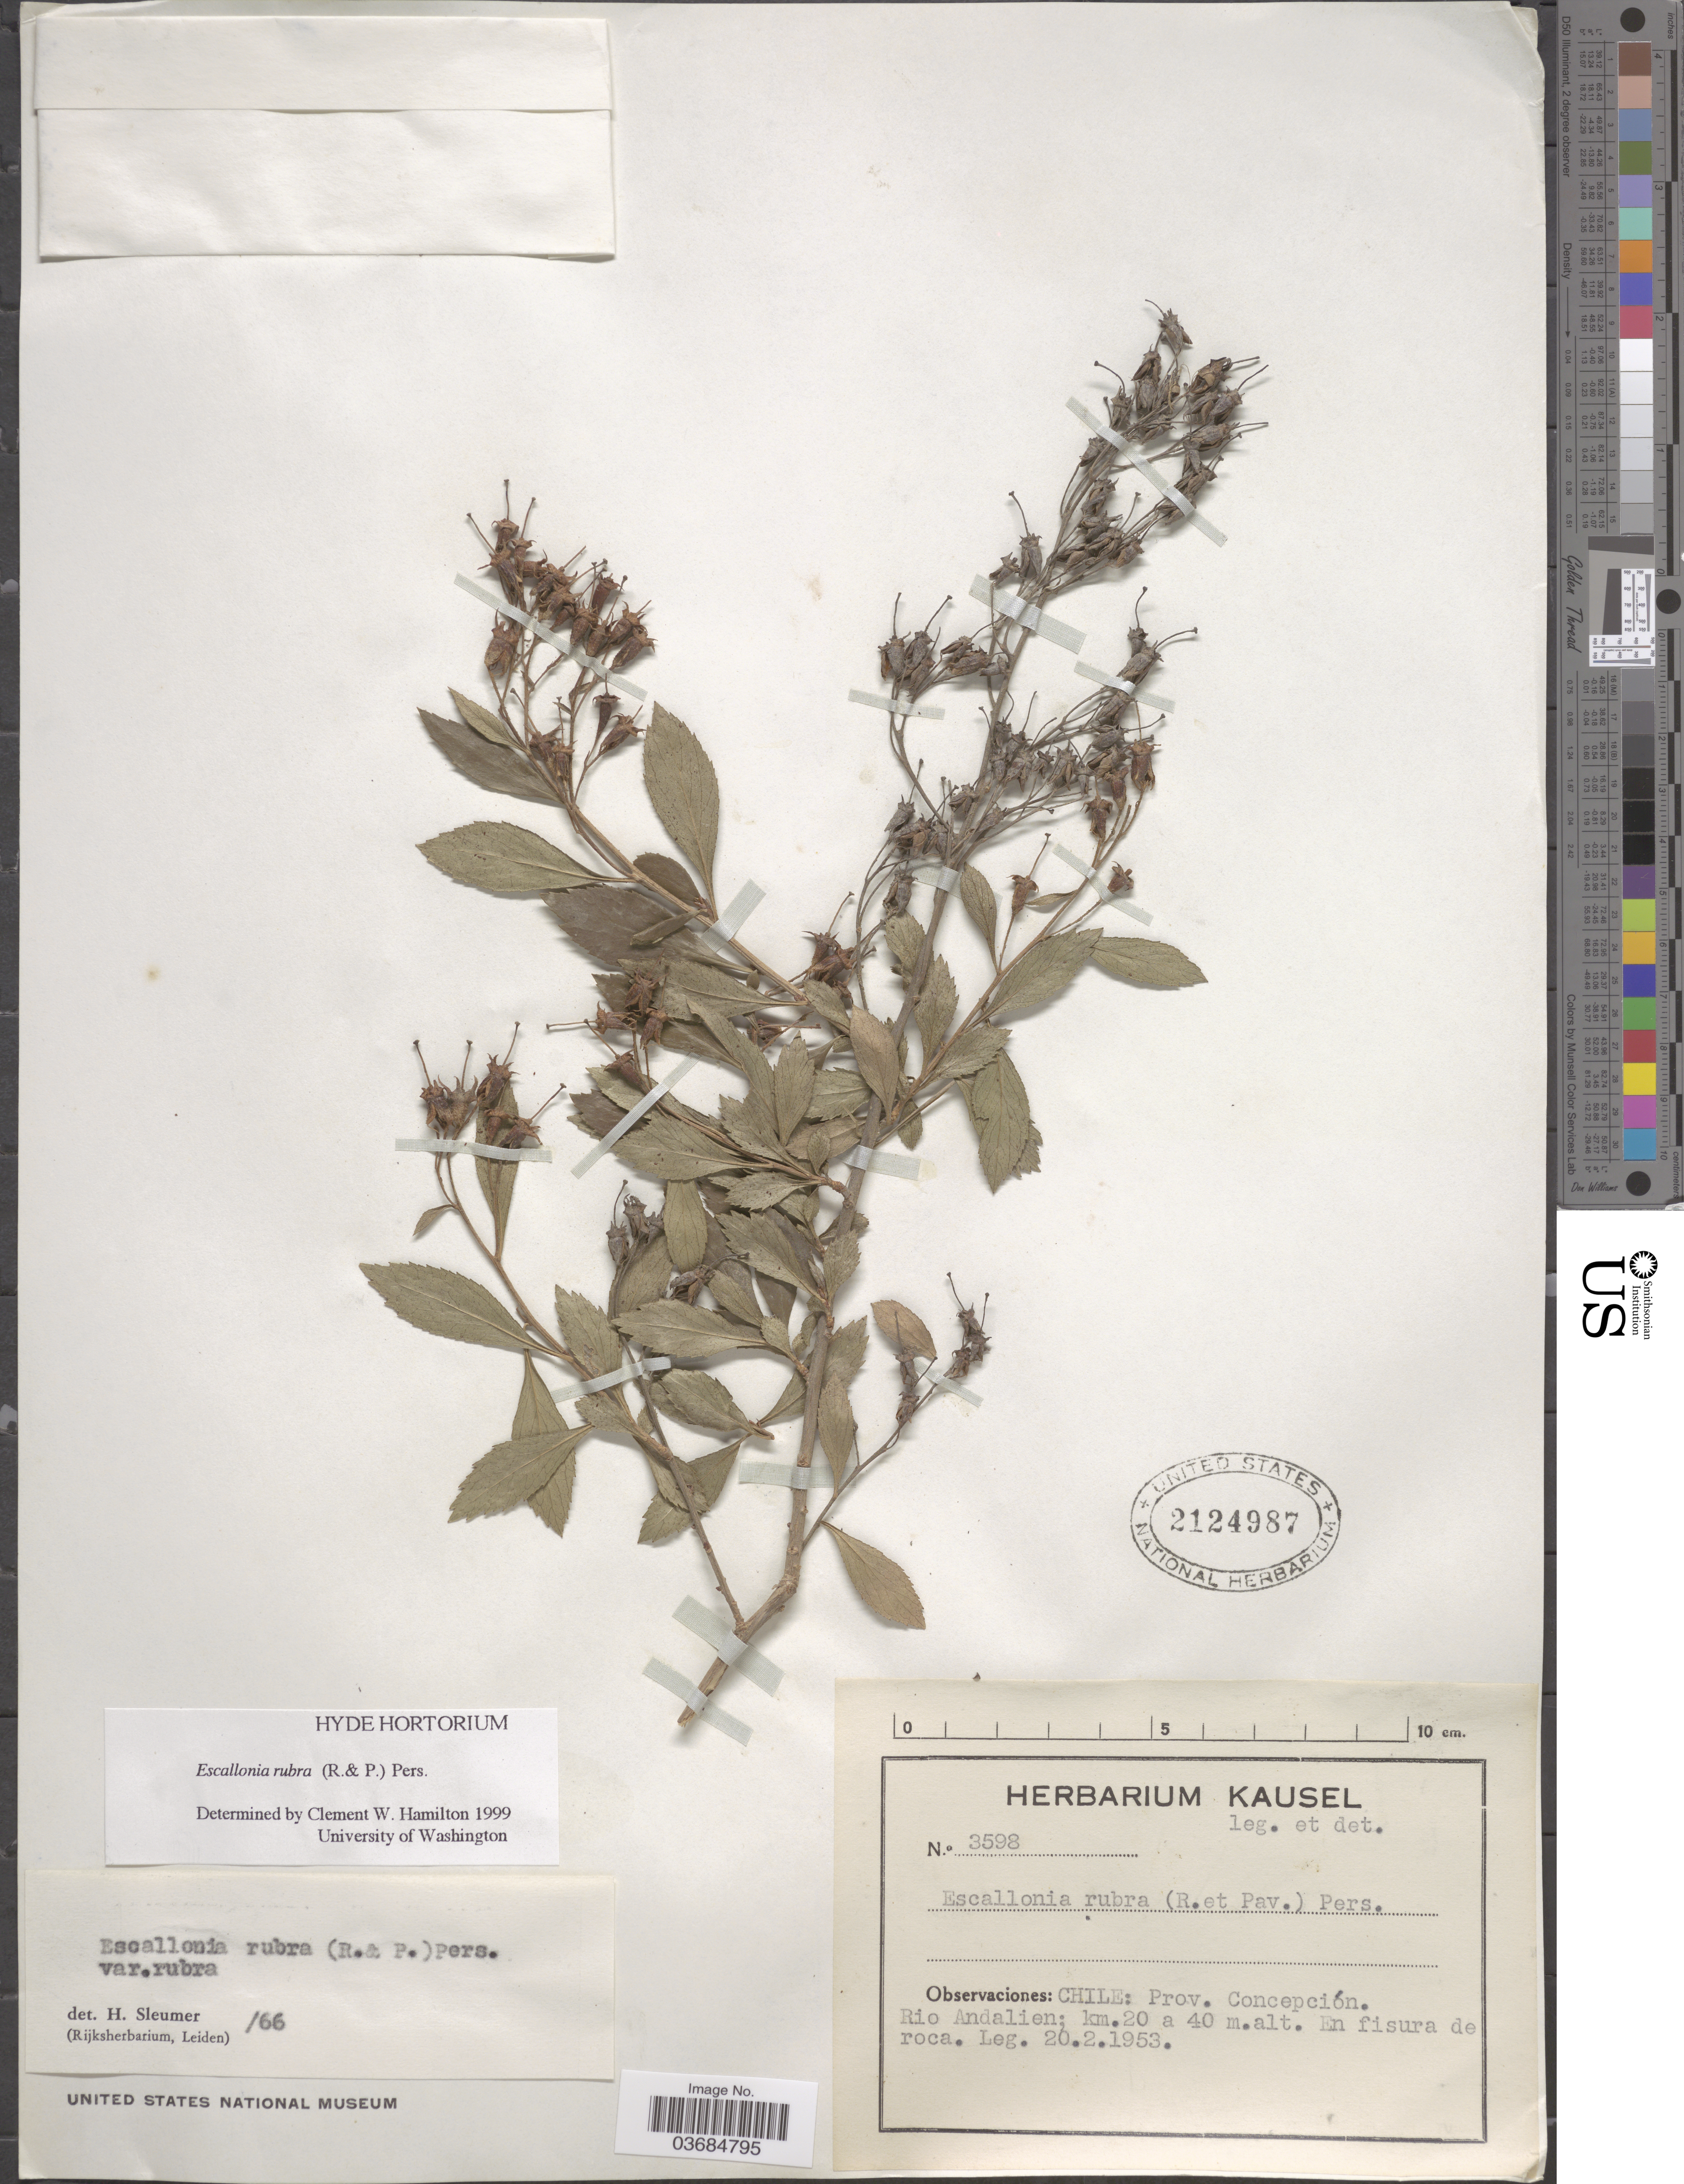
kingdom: Plantae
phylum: Tracheophyta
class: Magnoliopsida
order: Escalloniales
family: Escalloniaceae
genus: Escallonia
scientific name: Escallonia rubra var. rubra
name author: (Ruiz & Pav.) Pers.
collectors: Ex herb. Kausel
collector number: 3598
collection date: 1953-02-20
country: Chile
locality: Prov. Concepción. Rio Andalien; km.20.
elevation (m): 40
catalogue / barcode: US 2124987